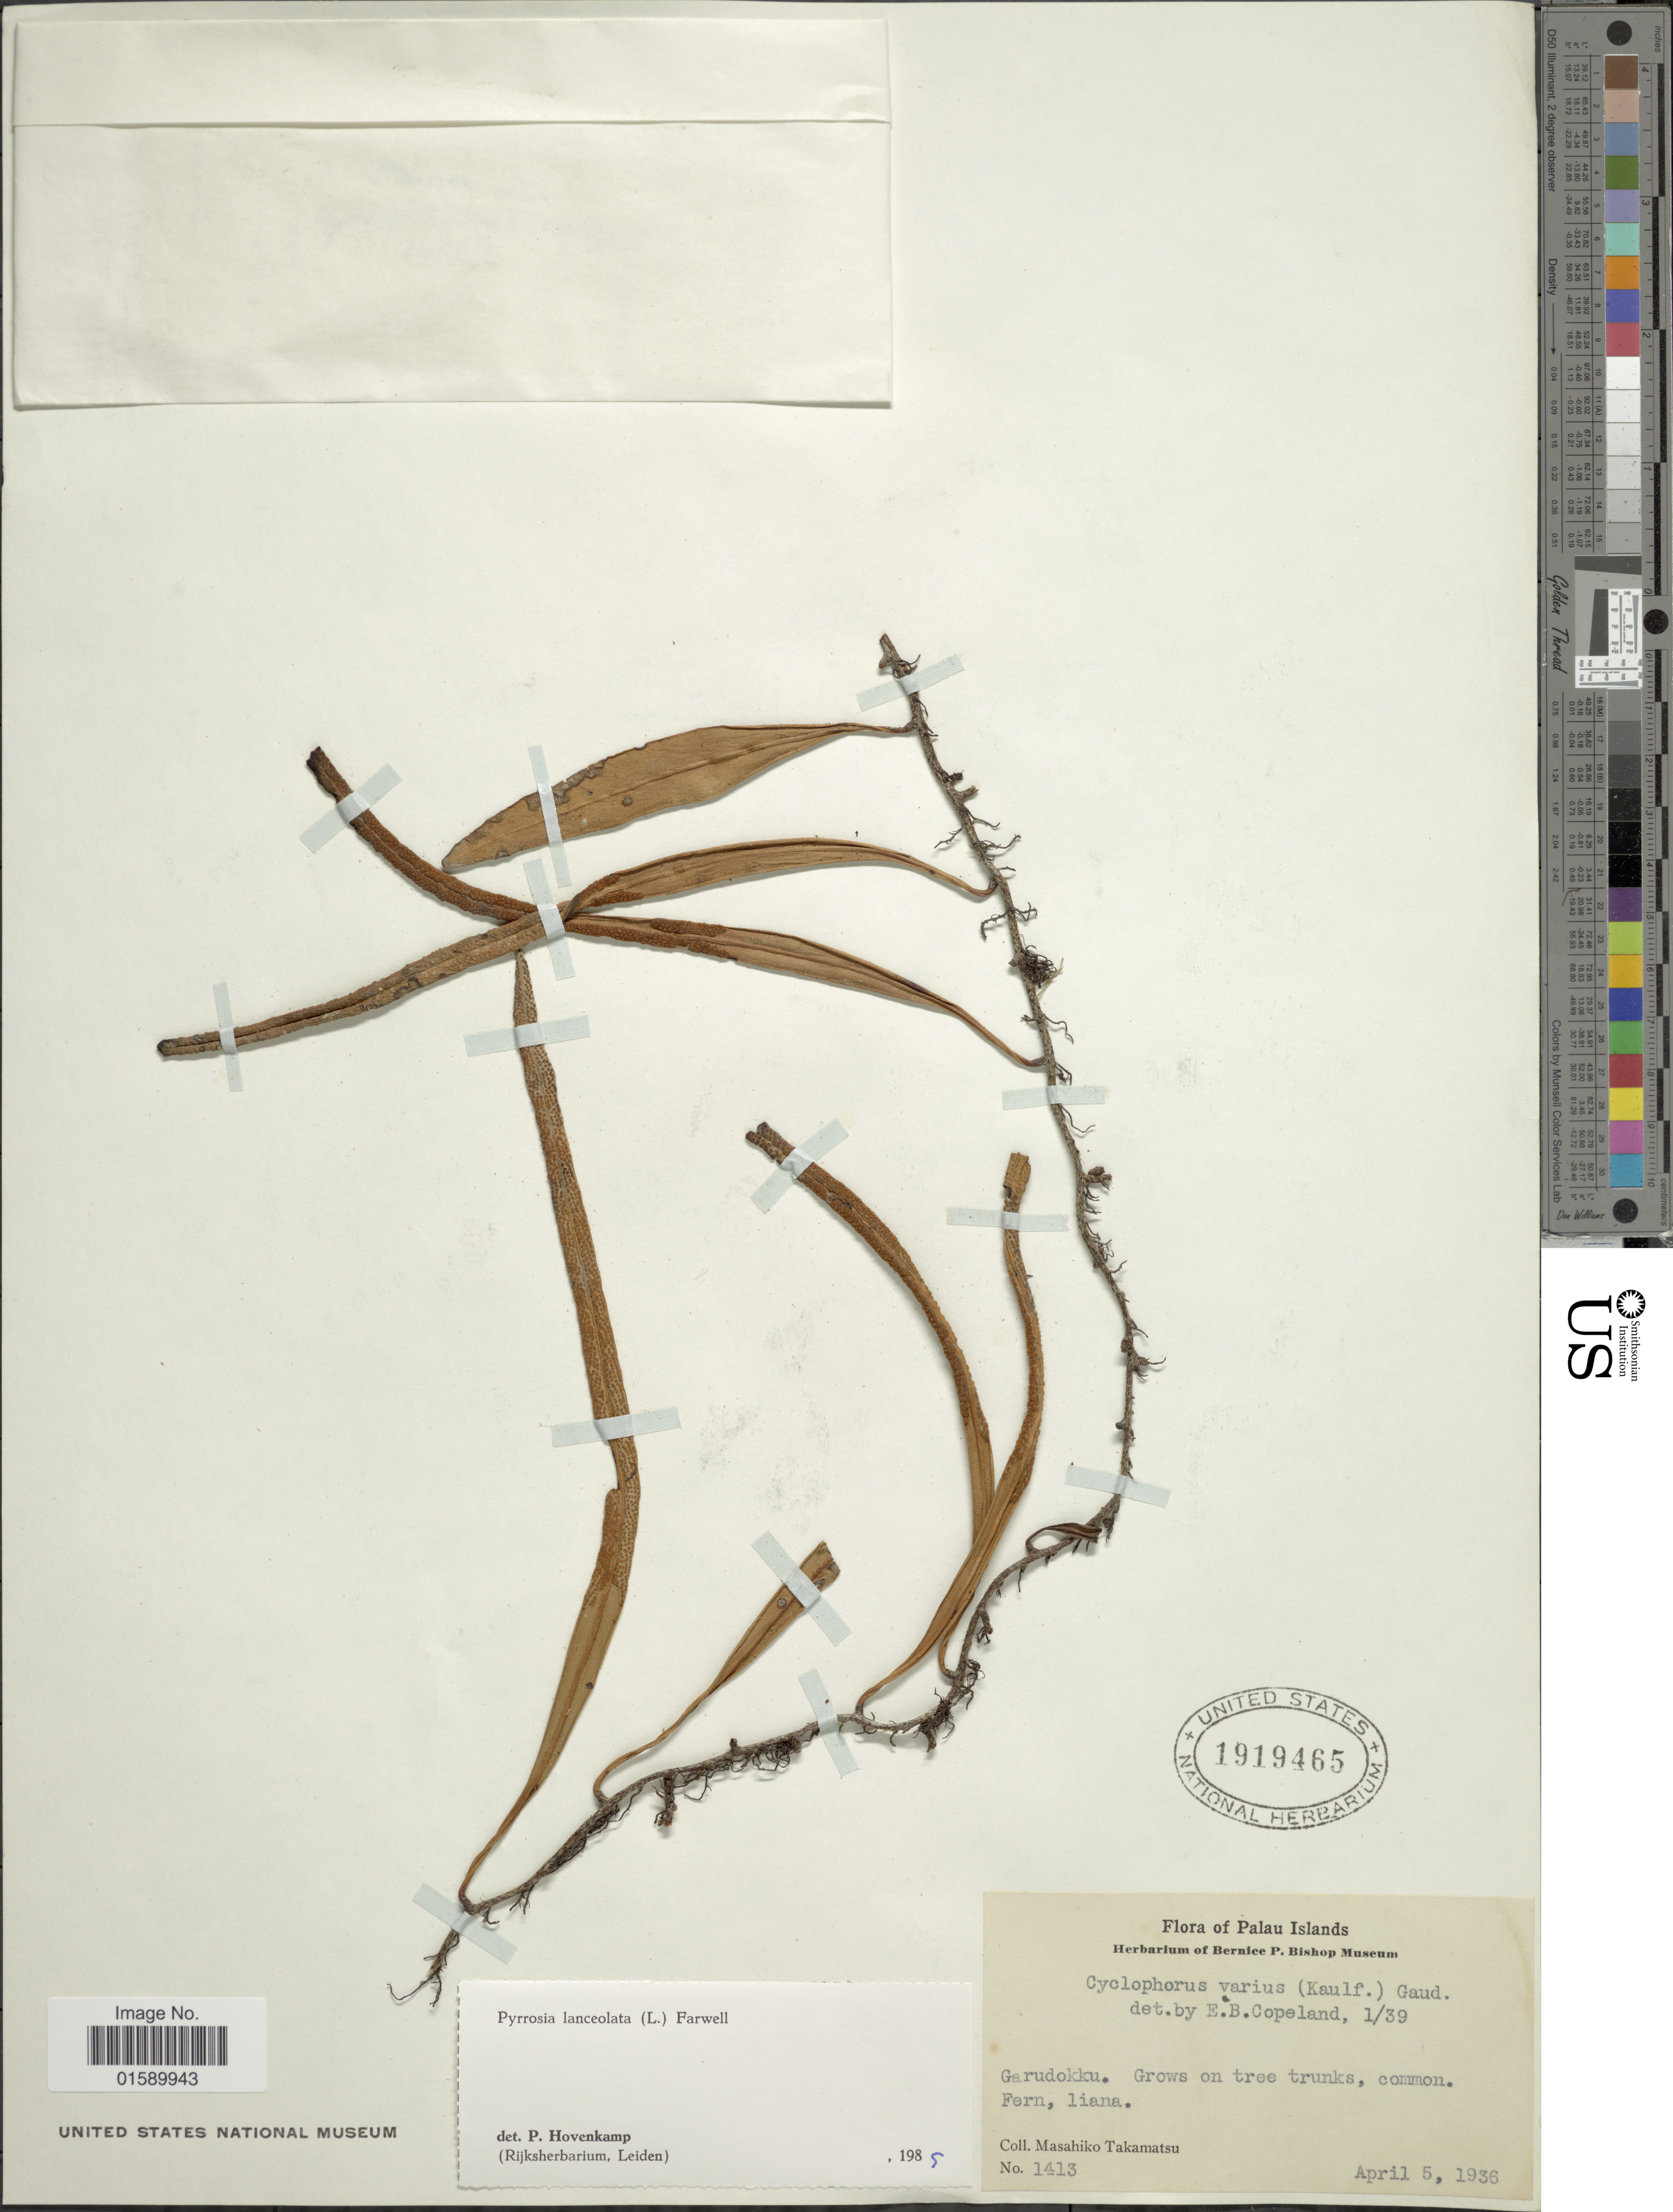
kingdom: Plantae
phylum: Tracheophyta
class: Polypodiopsida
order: Polypodiales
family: Polypodiaceae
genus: Pyrrosia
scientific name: Pyrrosia lanceolata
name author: (L.) Farw.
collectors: M. Takamatsu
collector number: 1413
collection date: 1936-04-05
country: Palau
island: Babeldaob [Babelthuap]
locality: Palau Islands. Garudokku.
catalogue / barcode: US 1919465